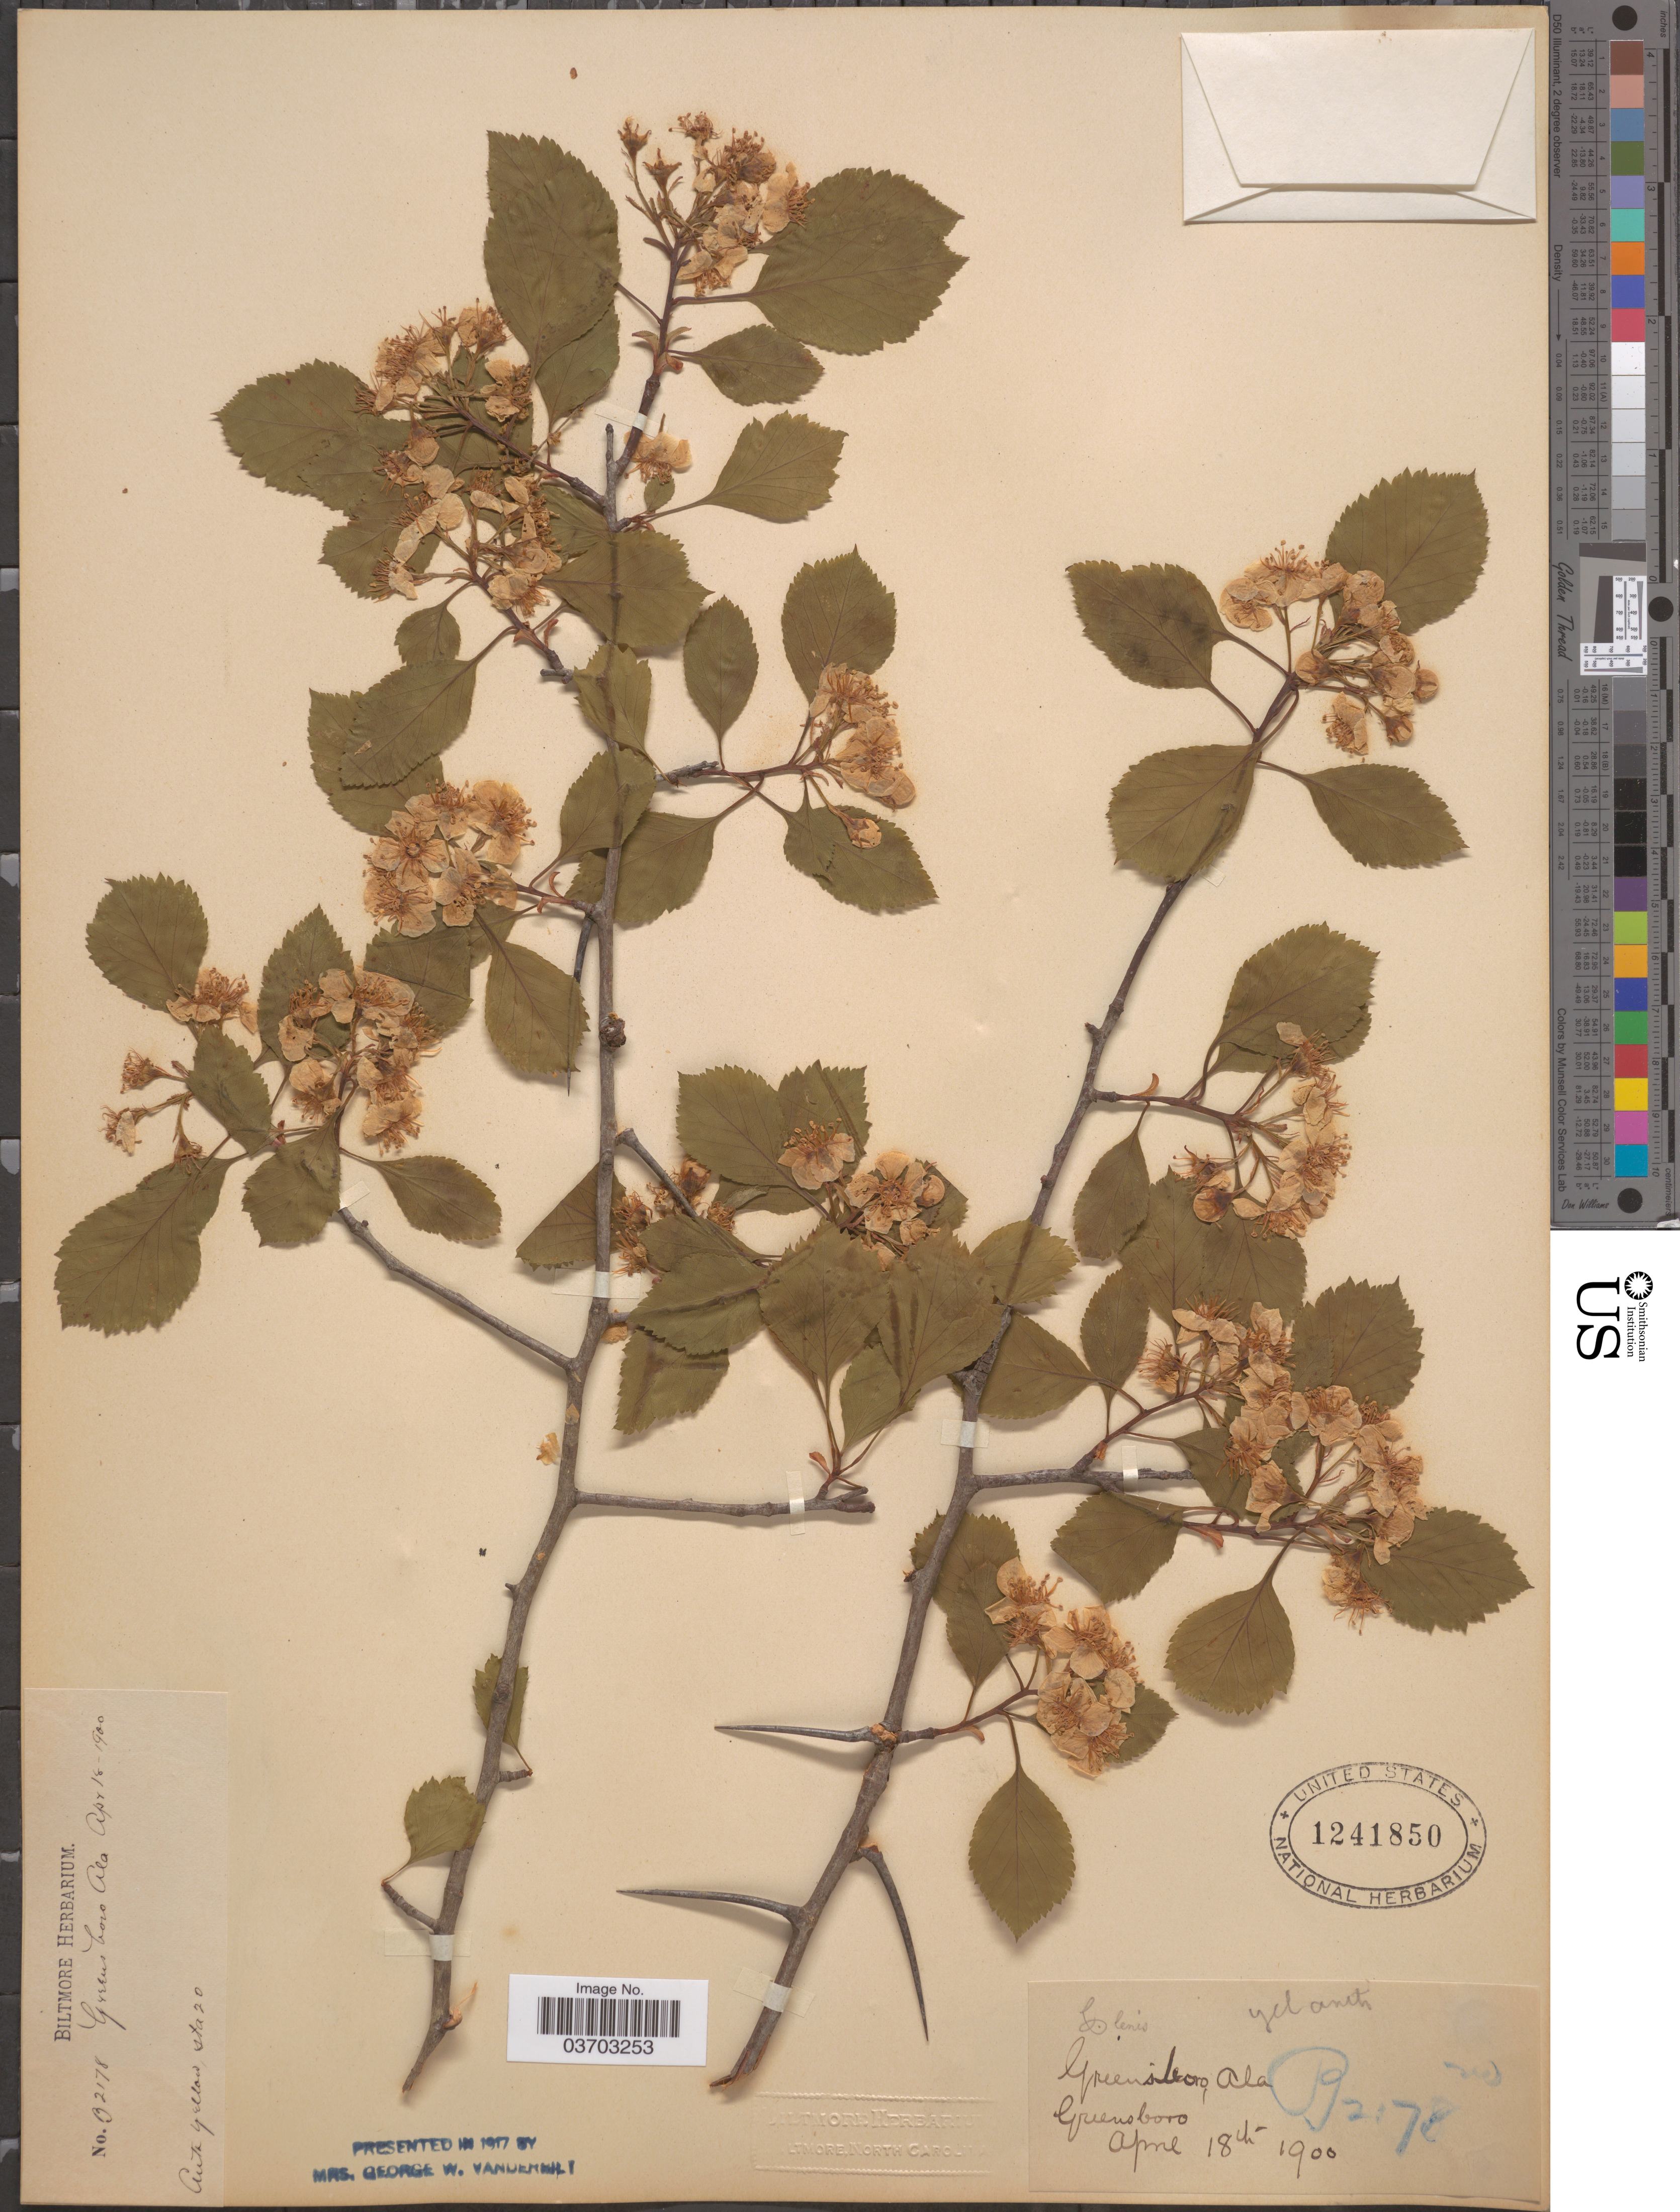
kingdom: Plantae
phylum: Tracheophyta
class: Magnoliopsida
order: Rosales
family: Rosaceae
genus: Crataegus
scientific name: Crataegus sp.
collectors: ex herb. Biltmore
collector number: B2178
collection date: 1900-04-18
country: United States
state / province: Alabama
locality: Greensboro.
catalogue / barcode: US 1241850